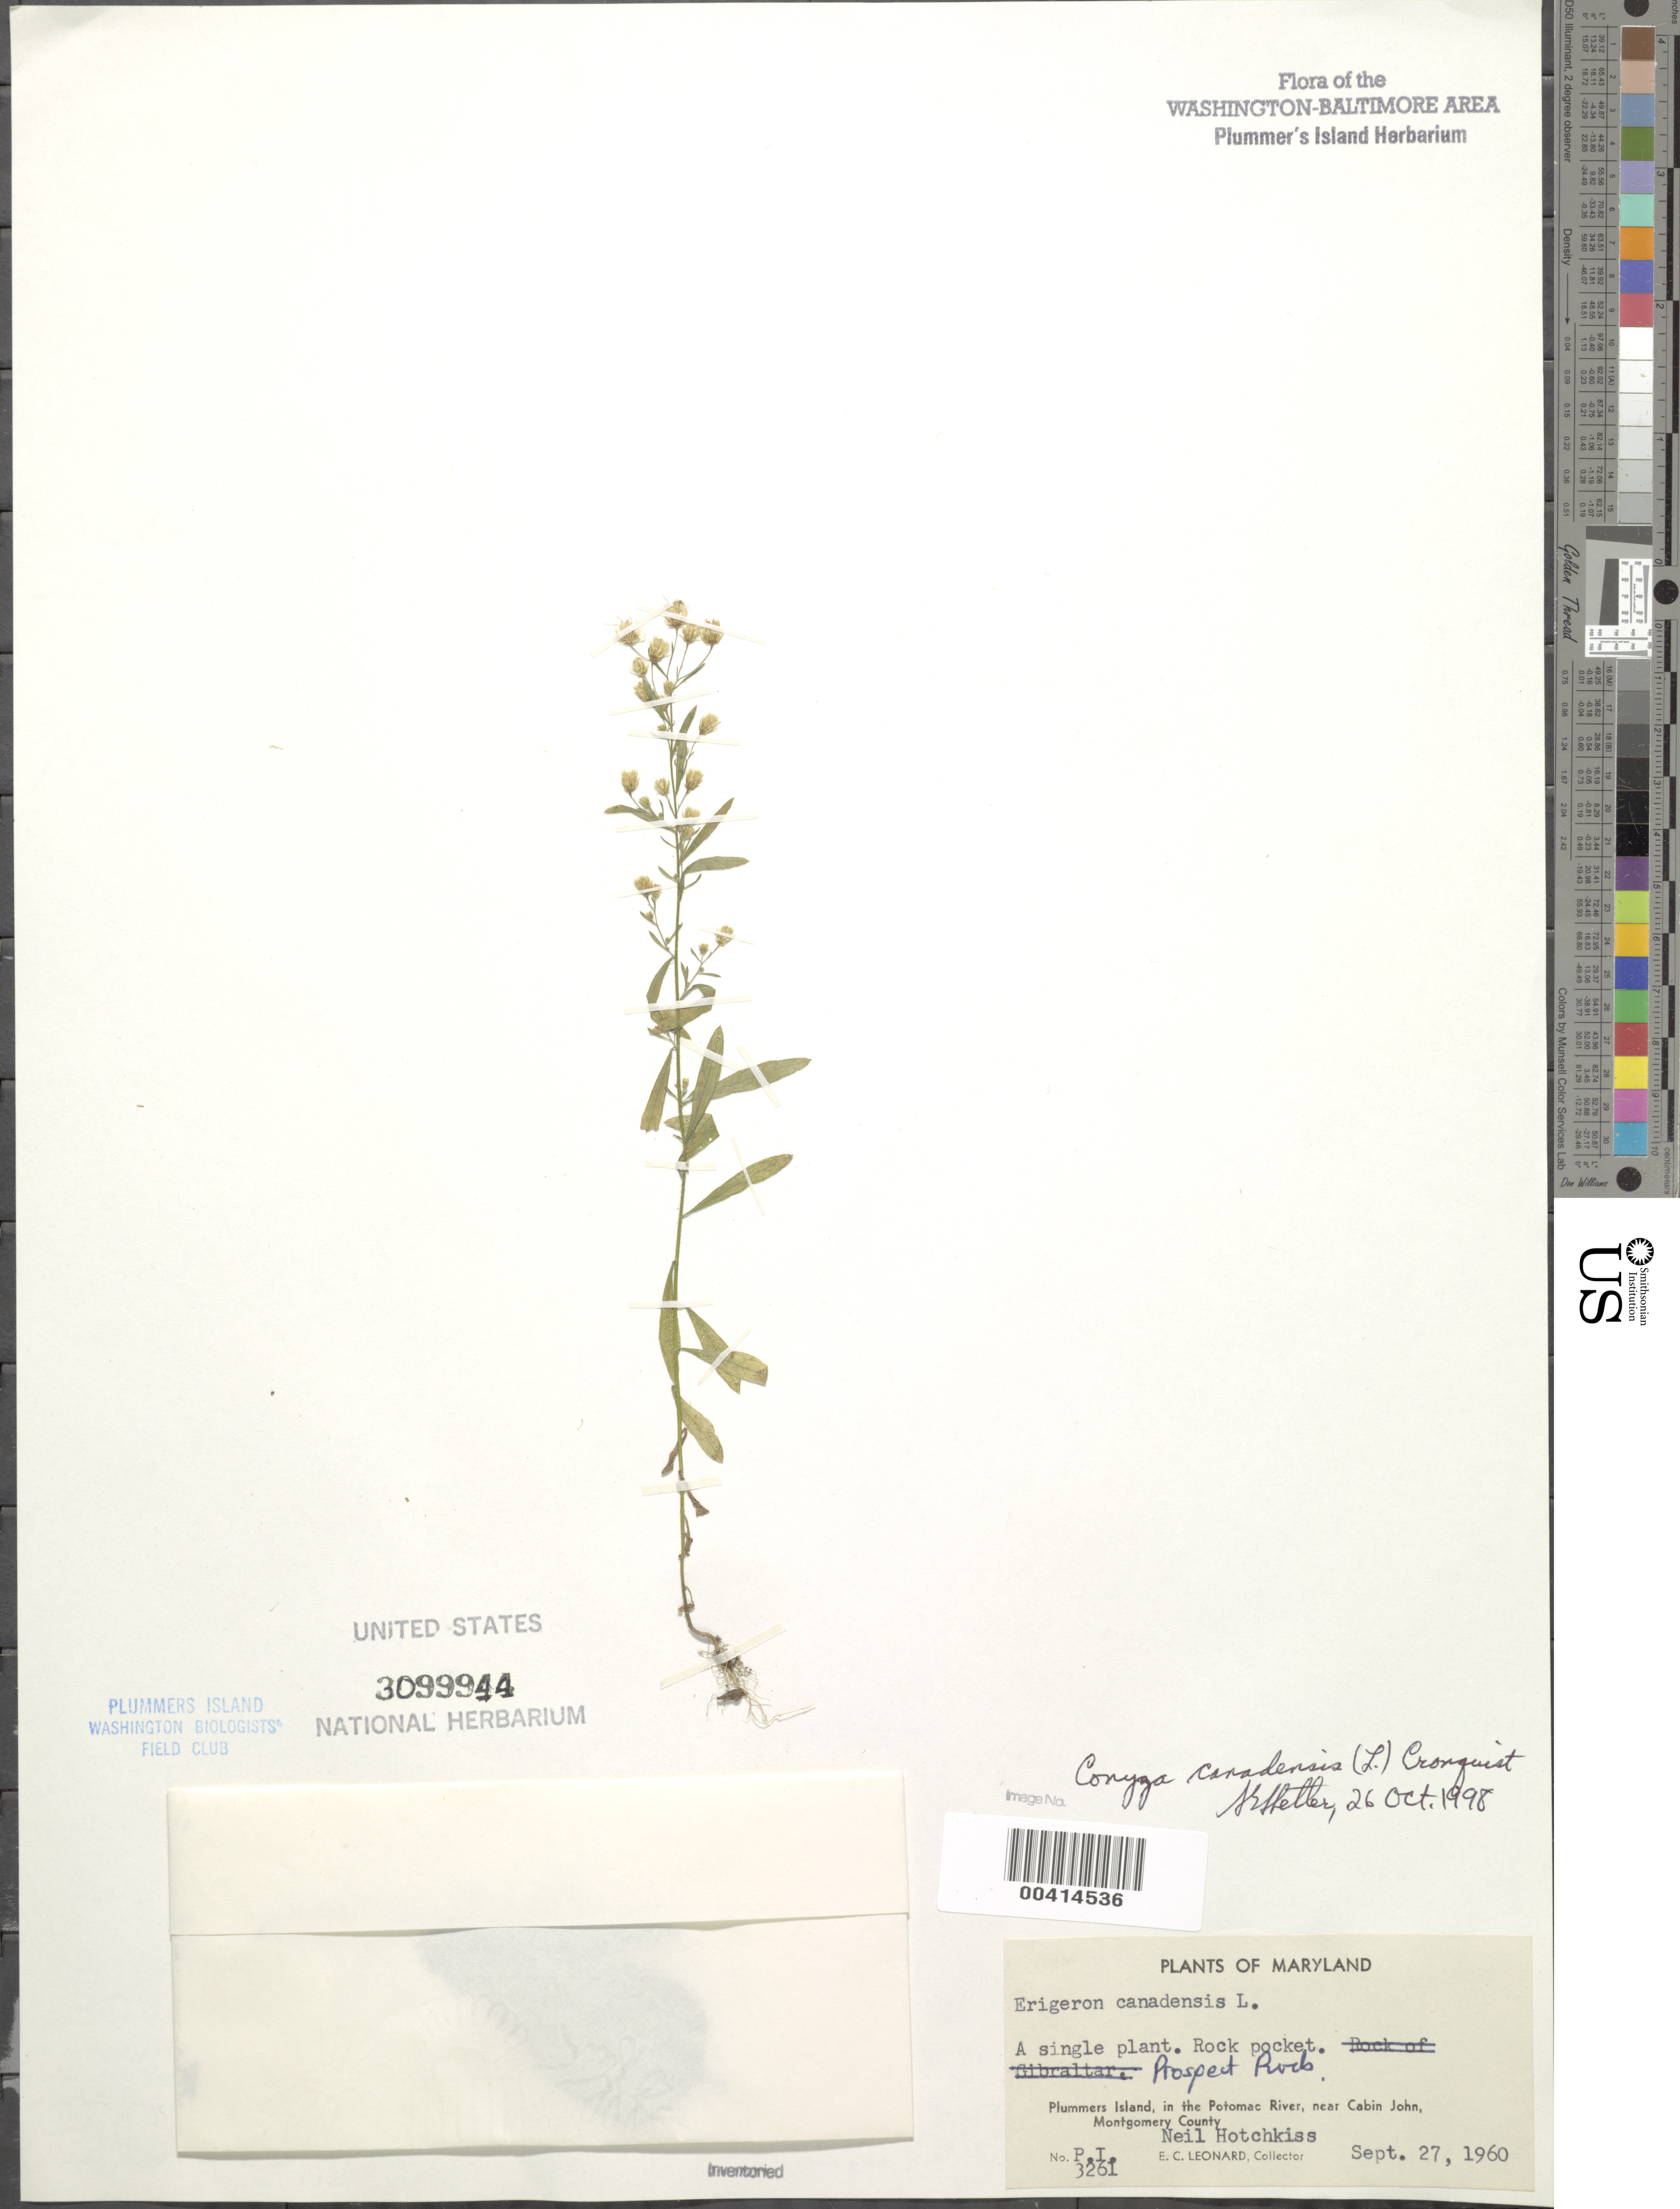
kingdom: Plantae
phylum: Tracheophyta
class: Magnoliopsida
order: Asterales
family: Asteraceae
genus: Conyza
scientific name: Conyza canadensis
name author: (L.) Cronq.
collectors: E. C. Leonard & N. Hotchkiss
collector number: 3261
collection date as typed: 27 Sep 1960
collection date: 1960-09-27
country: United States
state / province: Maryland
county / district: Montgomery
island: Plummers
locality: Plummer's Island; Prospect Rock Plummers Island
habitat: Rock pocket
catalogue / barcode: US 3099944